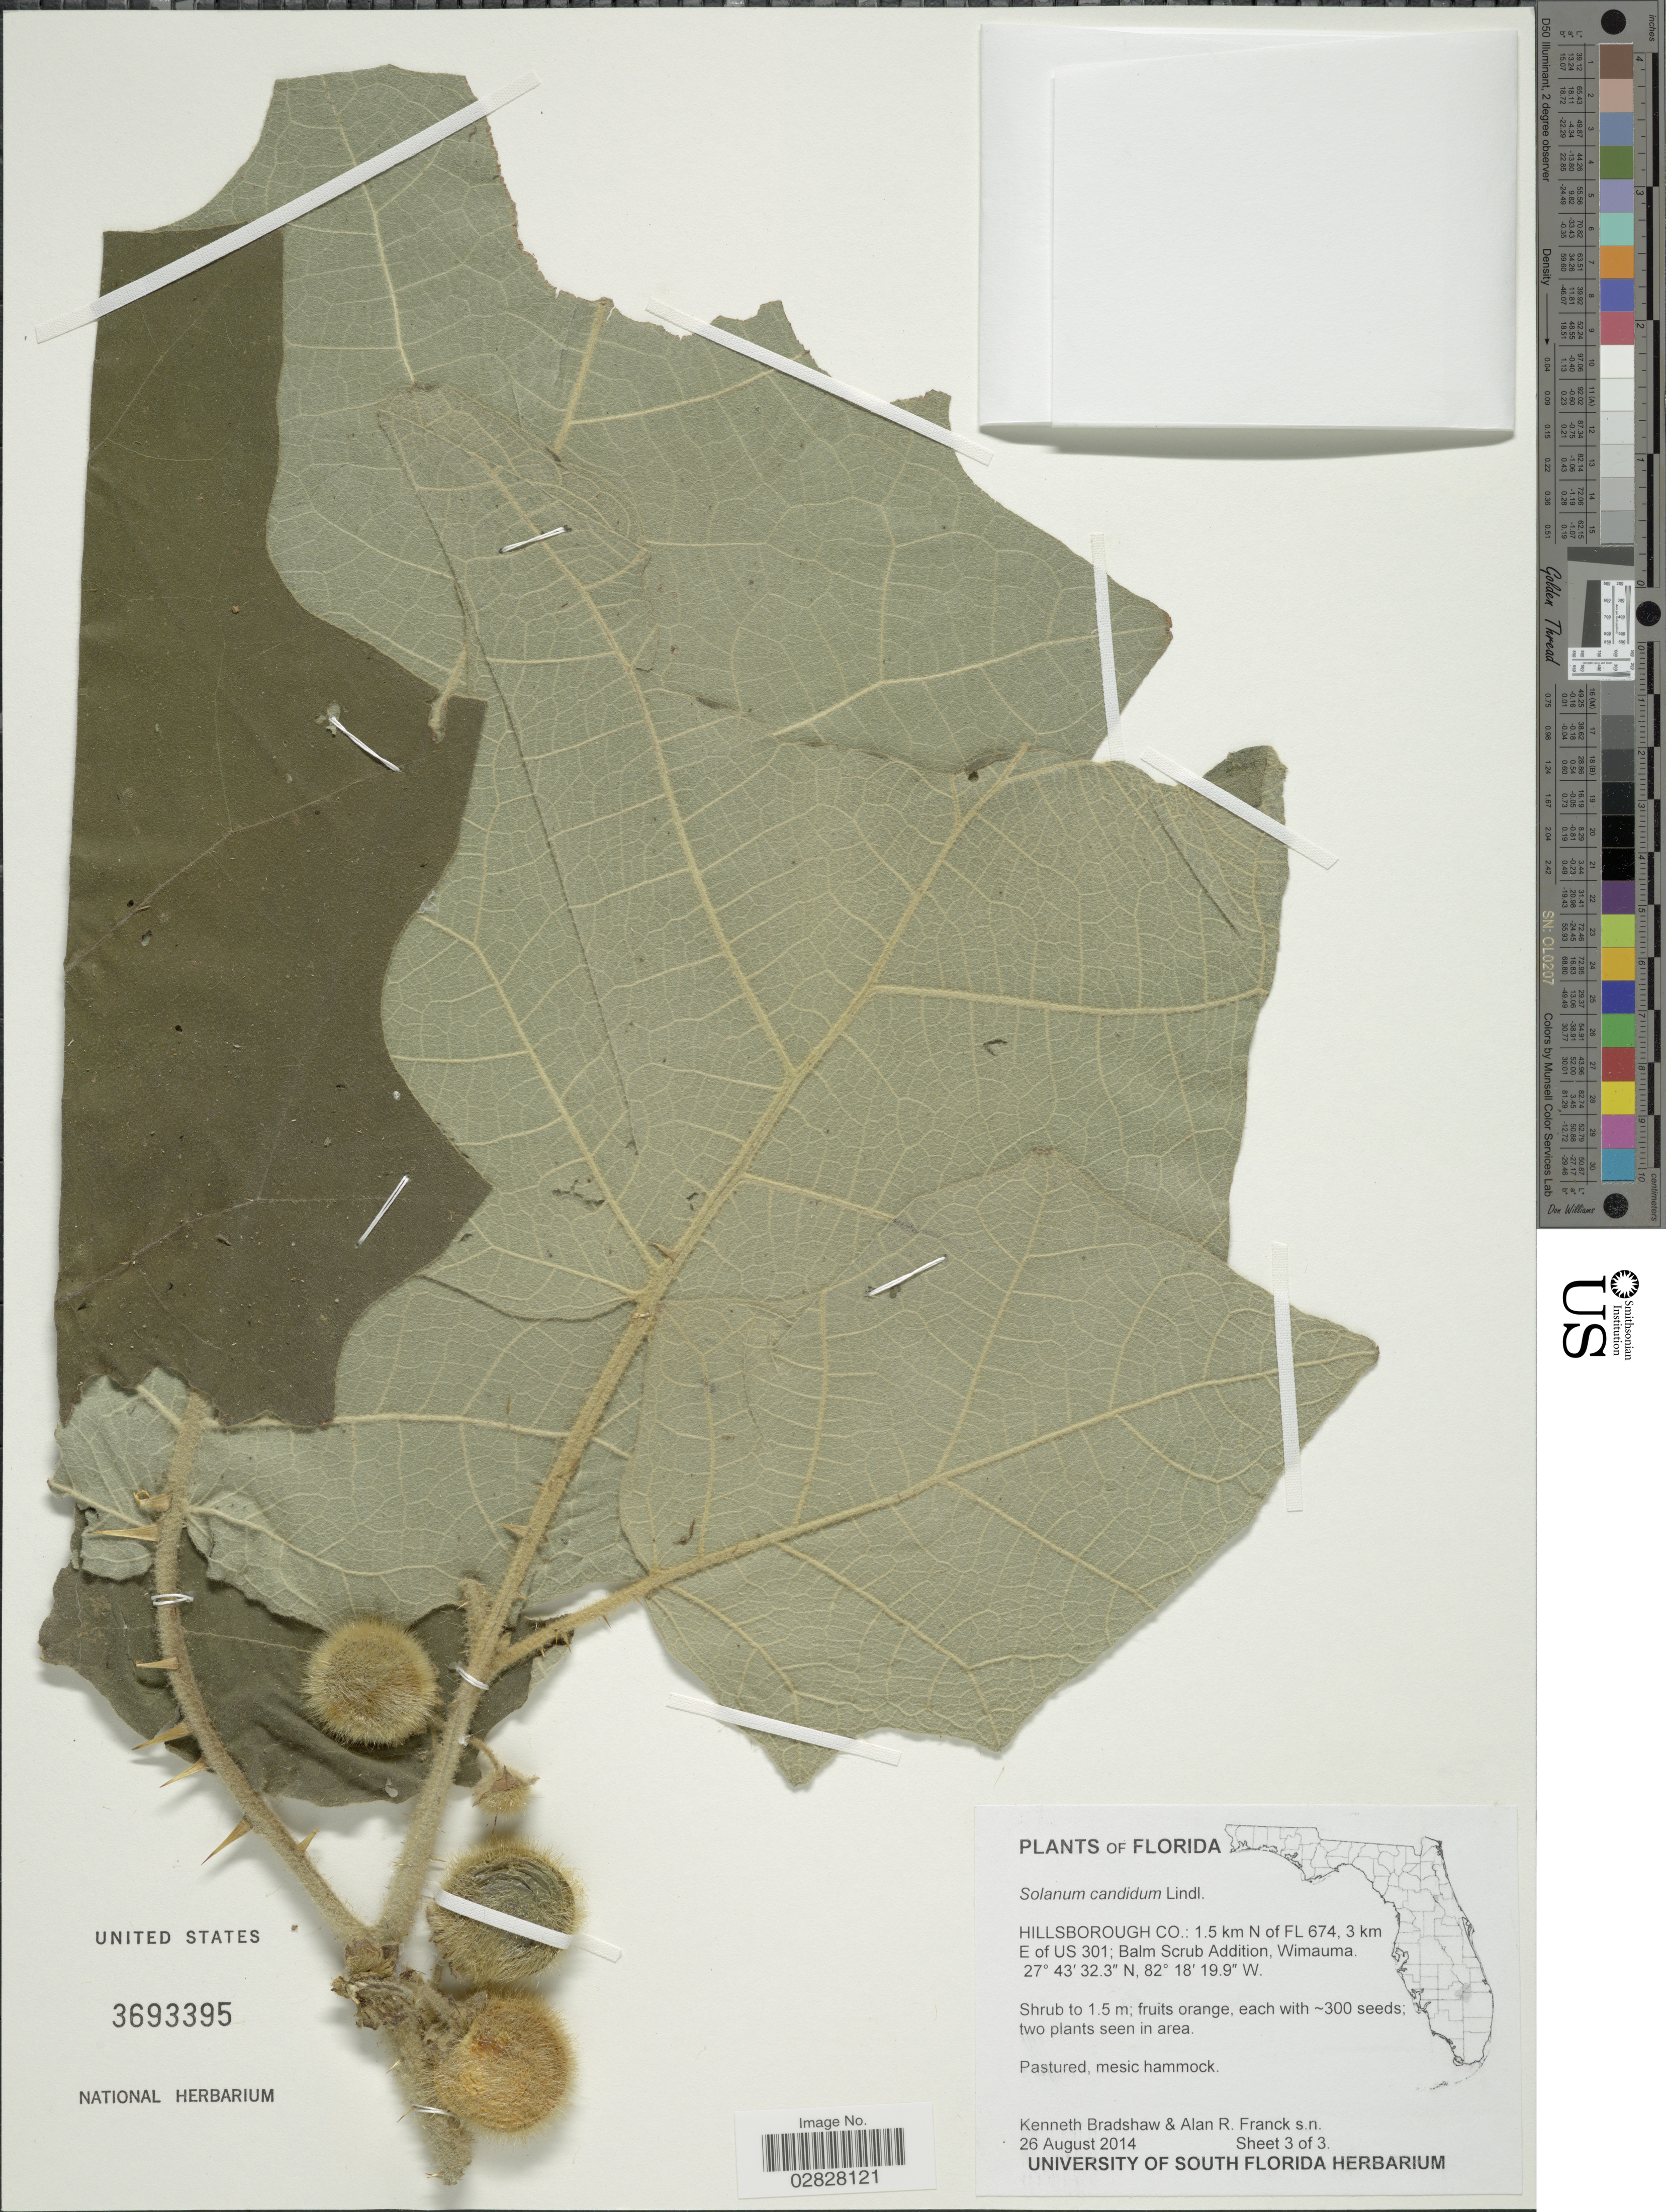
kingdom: Plantae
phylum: Tracheophyta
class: Magnoliopsida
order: Solanales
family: Solanaceae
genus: Solanum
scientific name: Solanum candidum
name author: Lindl.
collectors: K. Bradshaw & A. R. Franck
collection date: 2014-08-26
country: United States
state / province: Florida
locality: Hillsborough Co.: 1.5 km N of FL 674, 3 km E of US 301; Balm Scrub Addition, Wimauma.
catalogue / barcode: US 3693395